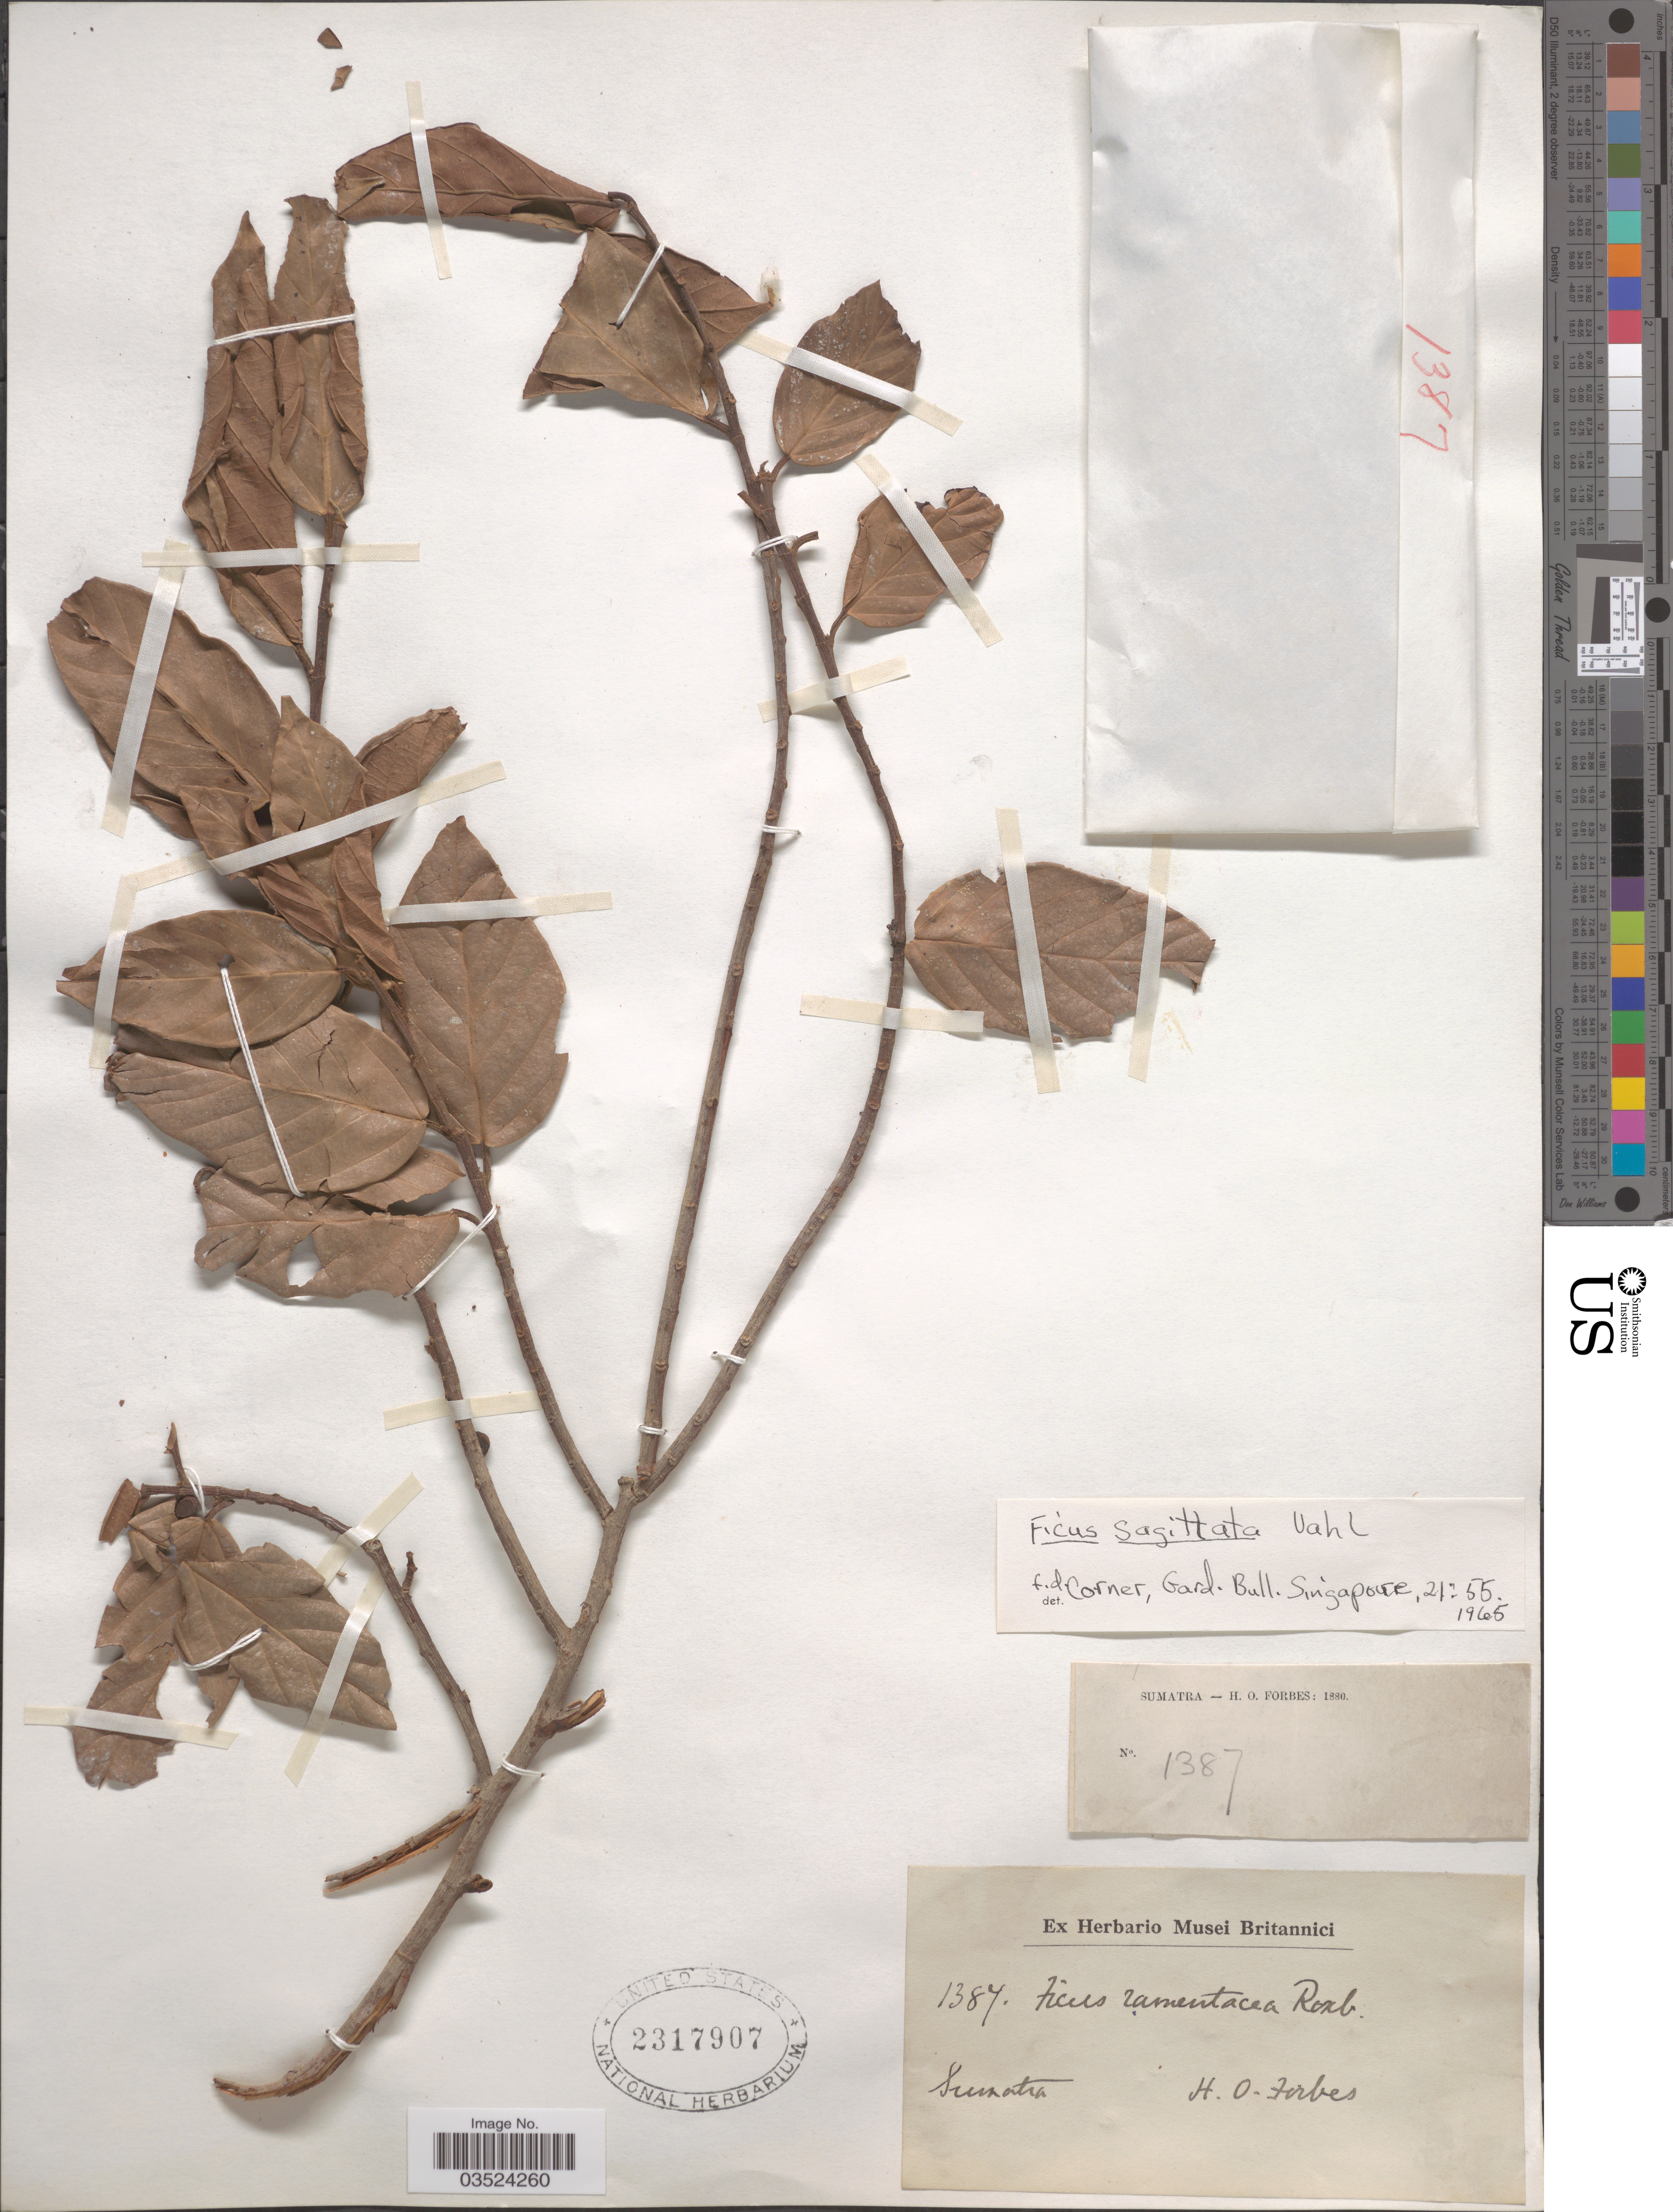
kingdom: Plantae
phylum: Tracheophyta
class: Magnoliopsida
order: Rosales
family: Moraceae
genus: Ficus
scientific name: Ficus sagittata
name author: Vahl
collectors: H. O. Forbes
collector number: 1387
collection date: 1880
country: Indonesia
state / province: Sumatra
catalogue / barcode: US 2317907